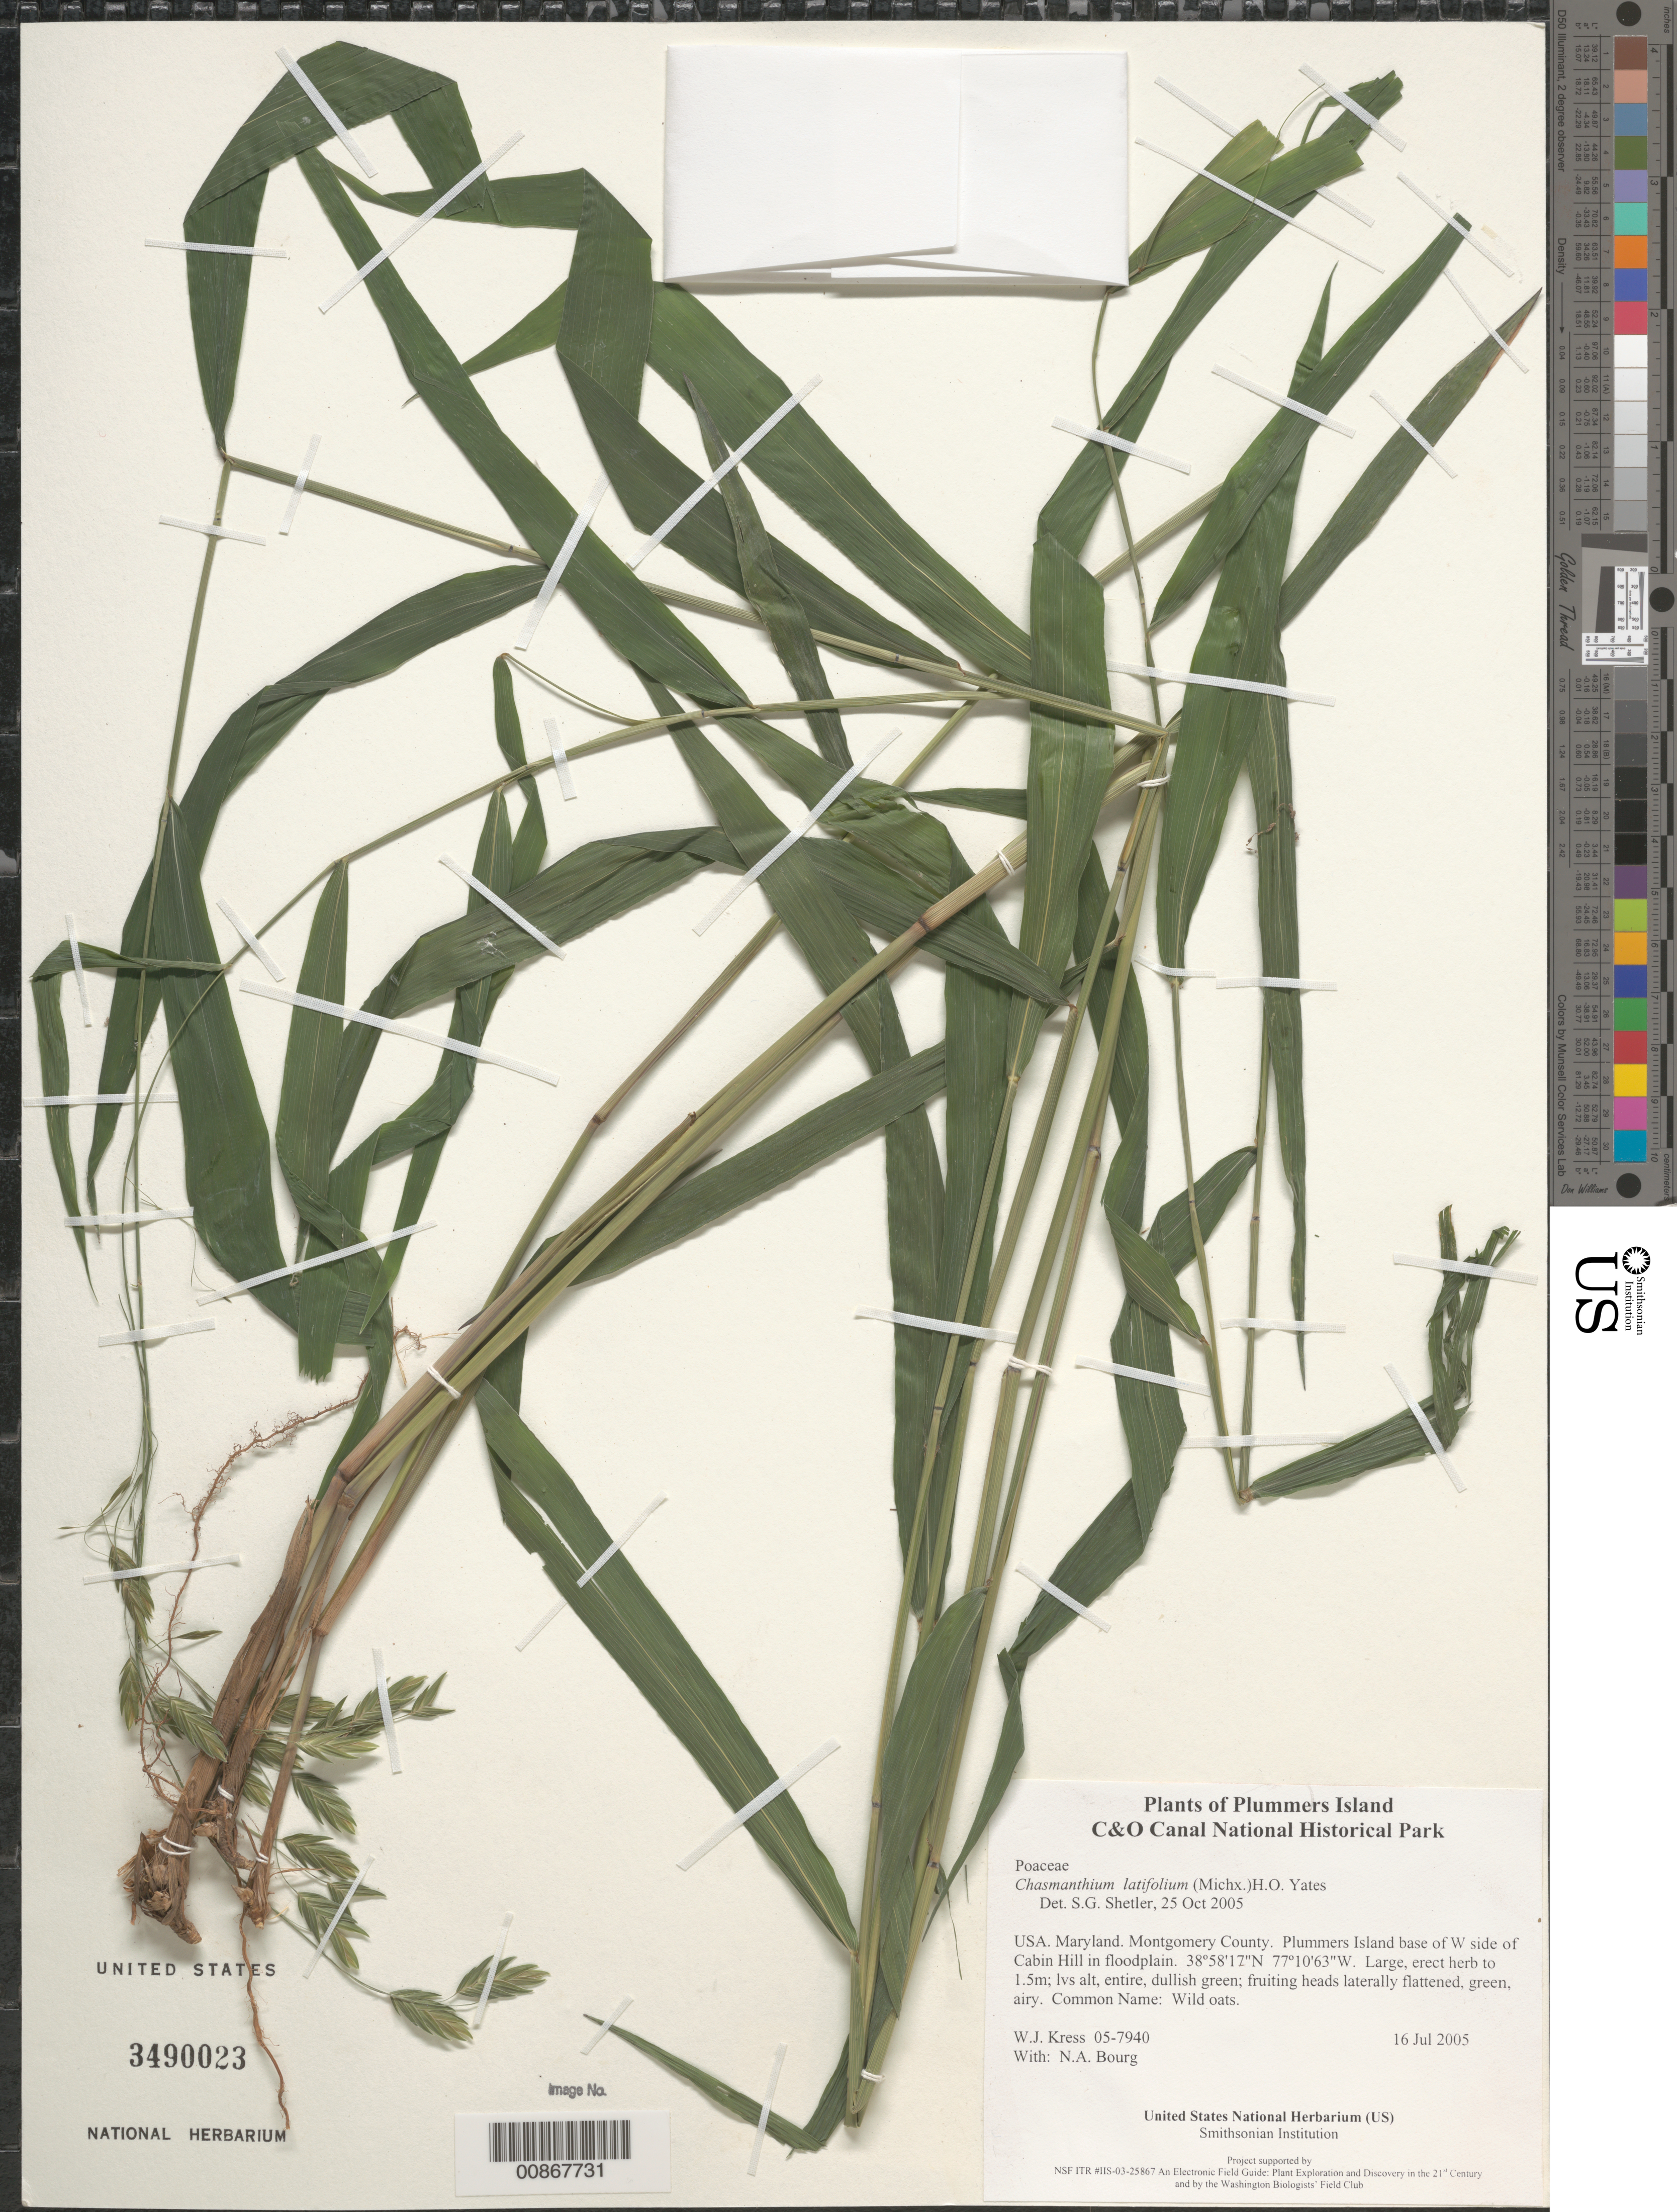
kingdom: Plantae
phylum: Tracheophyta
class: Liliopsida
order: Poales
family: Poaceae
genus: Chasmanthium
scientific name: Chasmanthium latifolium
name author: (Michx.) H.O. Yates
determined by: Shetler, Stanwyn G., (US), NMNH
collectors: W. J. Kress & N. A. Bourg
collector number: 05-7940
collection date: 2005-07-16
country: United States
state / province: Maryland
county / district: Montgomery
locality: Chesapeake and Ohio Canal National Historical Park, Plummers Island base of W side of Cabin Hill in floodplain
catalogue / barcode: US 3490023